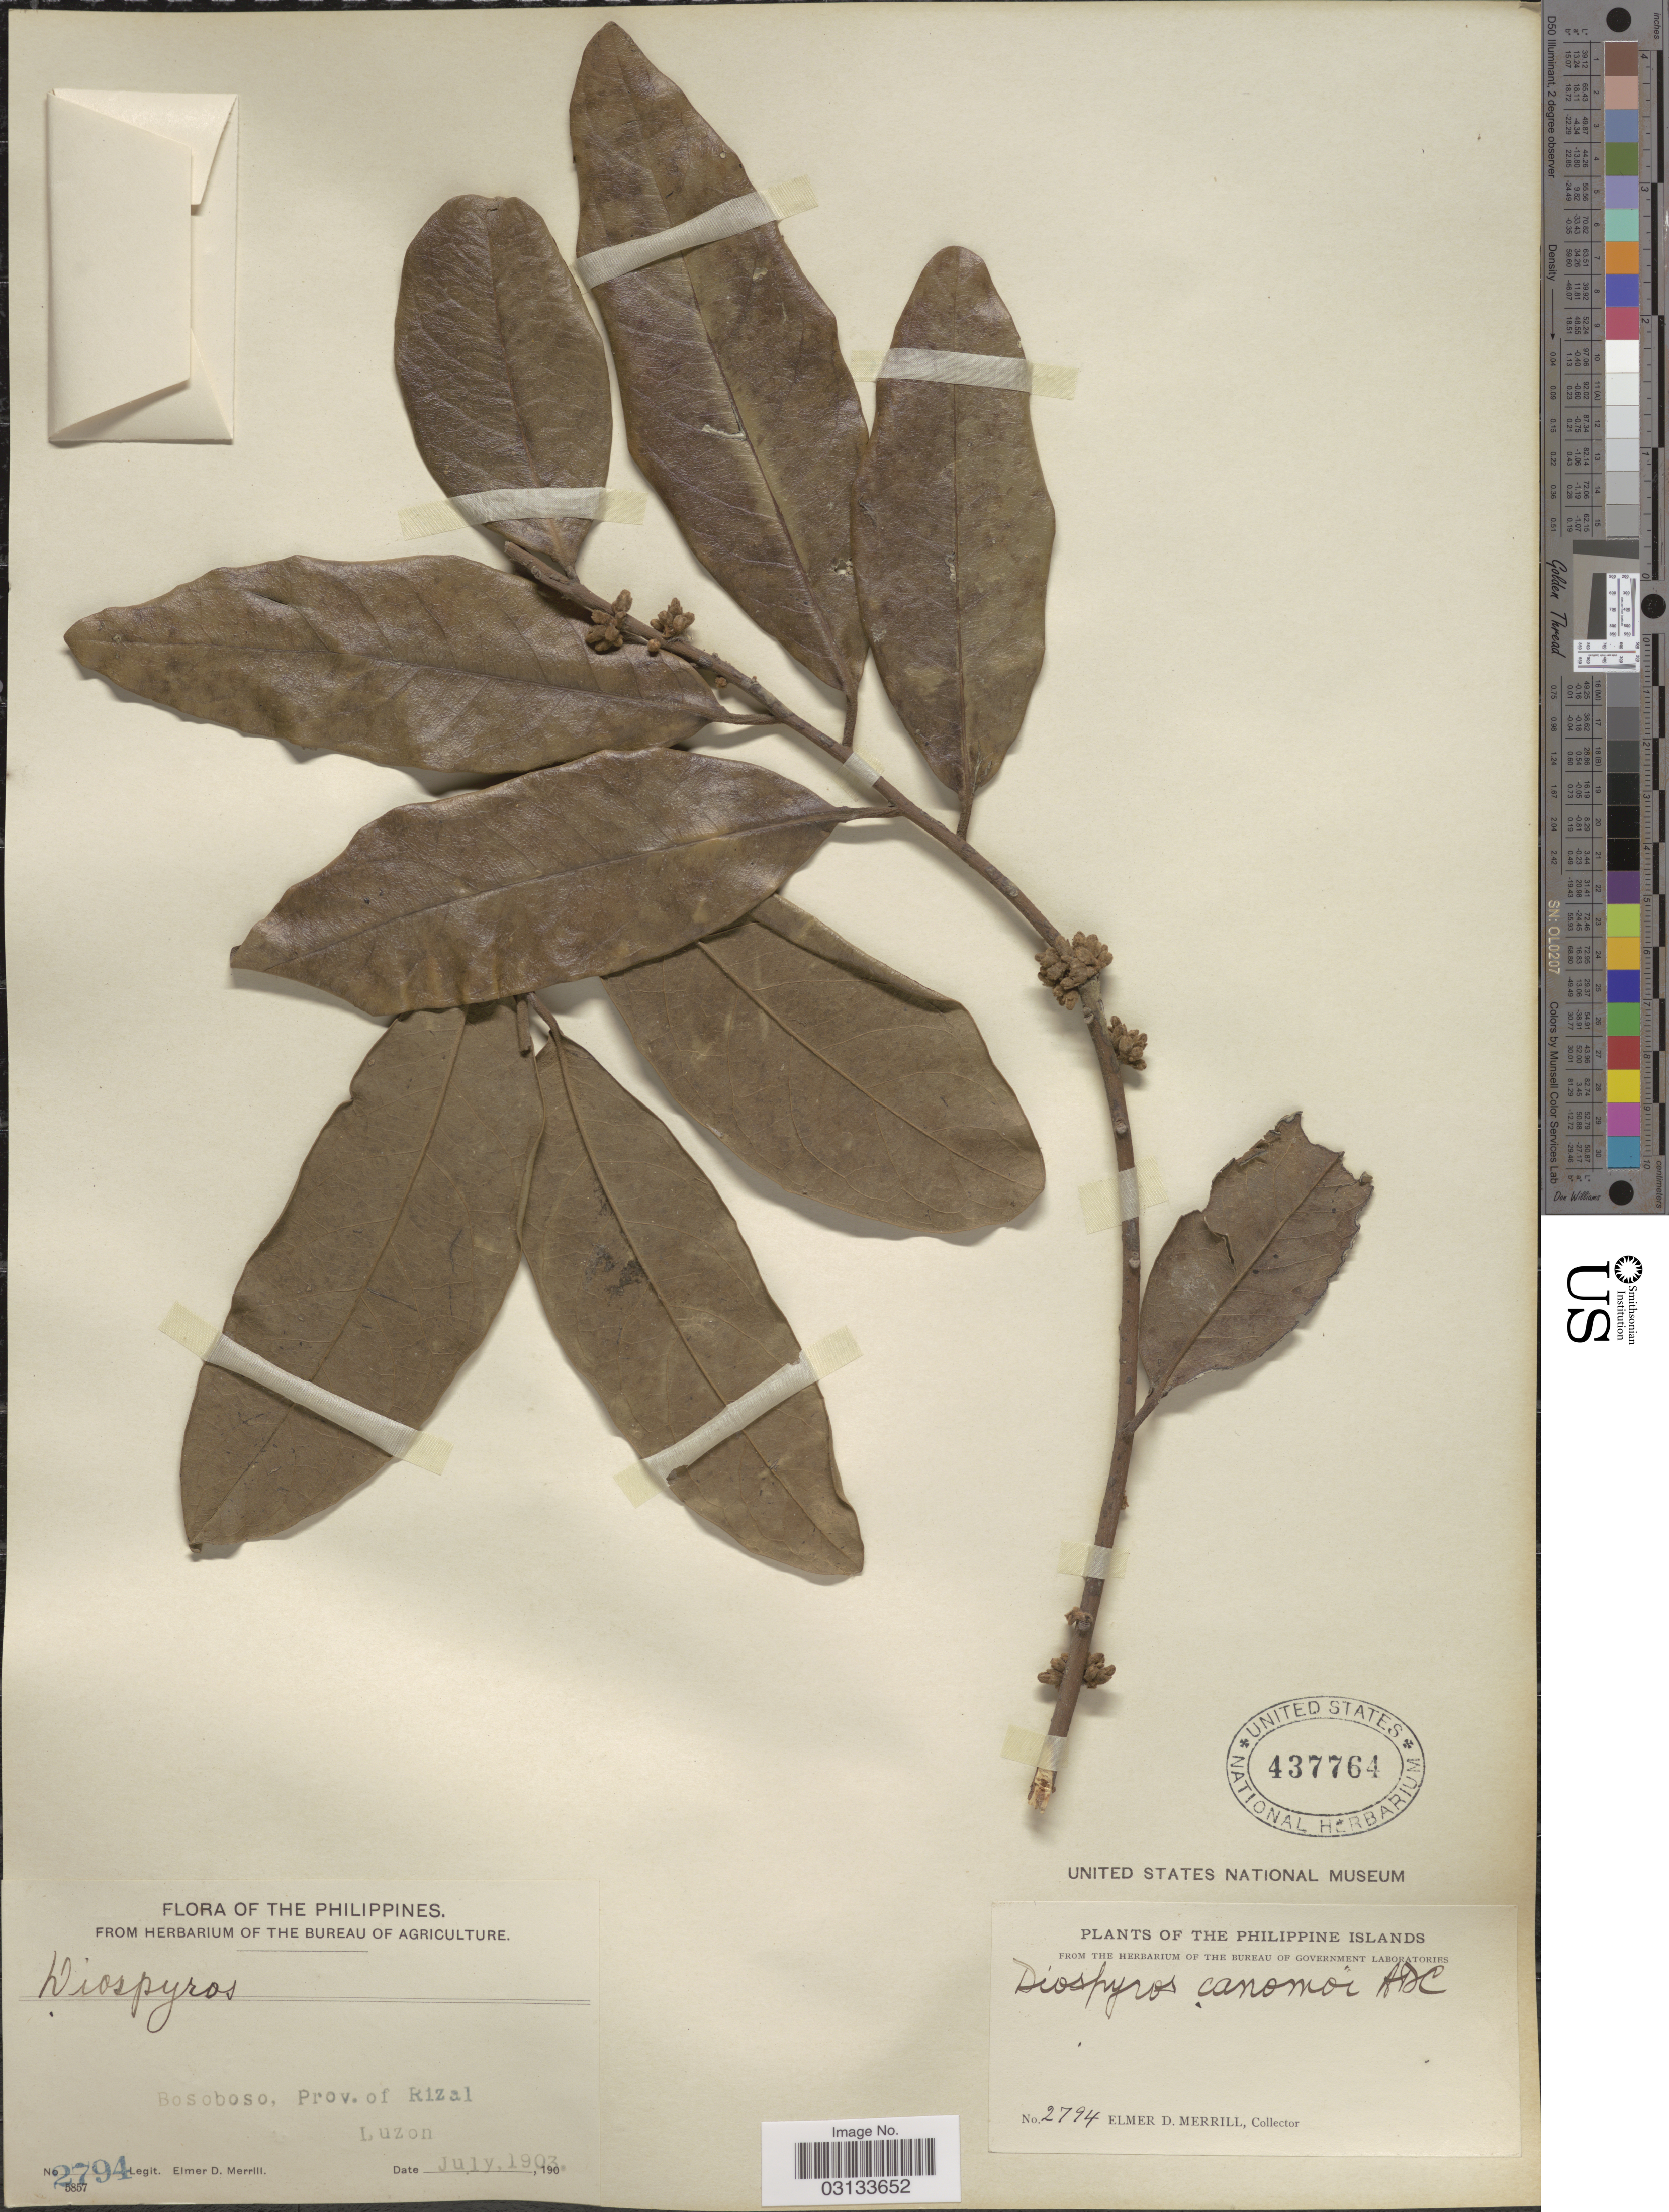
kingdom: Plantae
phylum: Tracheophyta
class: Magnoliopsida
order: Ericales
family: Ebenaceae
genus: Diospyros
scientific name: Diospyros multiflora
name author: Blanco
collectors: E. D. Merrill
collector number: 2794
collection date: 1903-07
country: Philippines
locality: Philippine Islands. Bosoboso, Prov. of Rizal. Luzon.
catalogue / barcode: US 437764